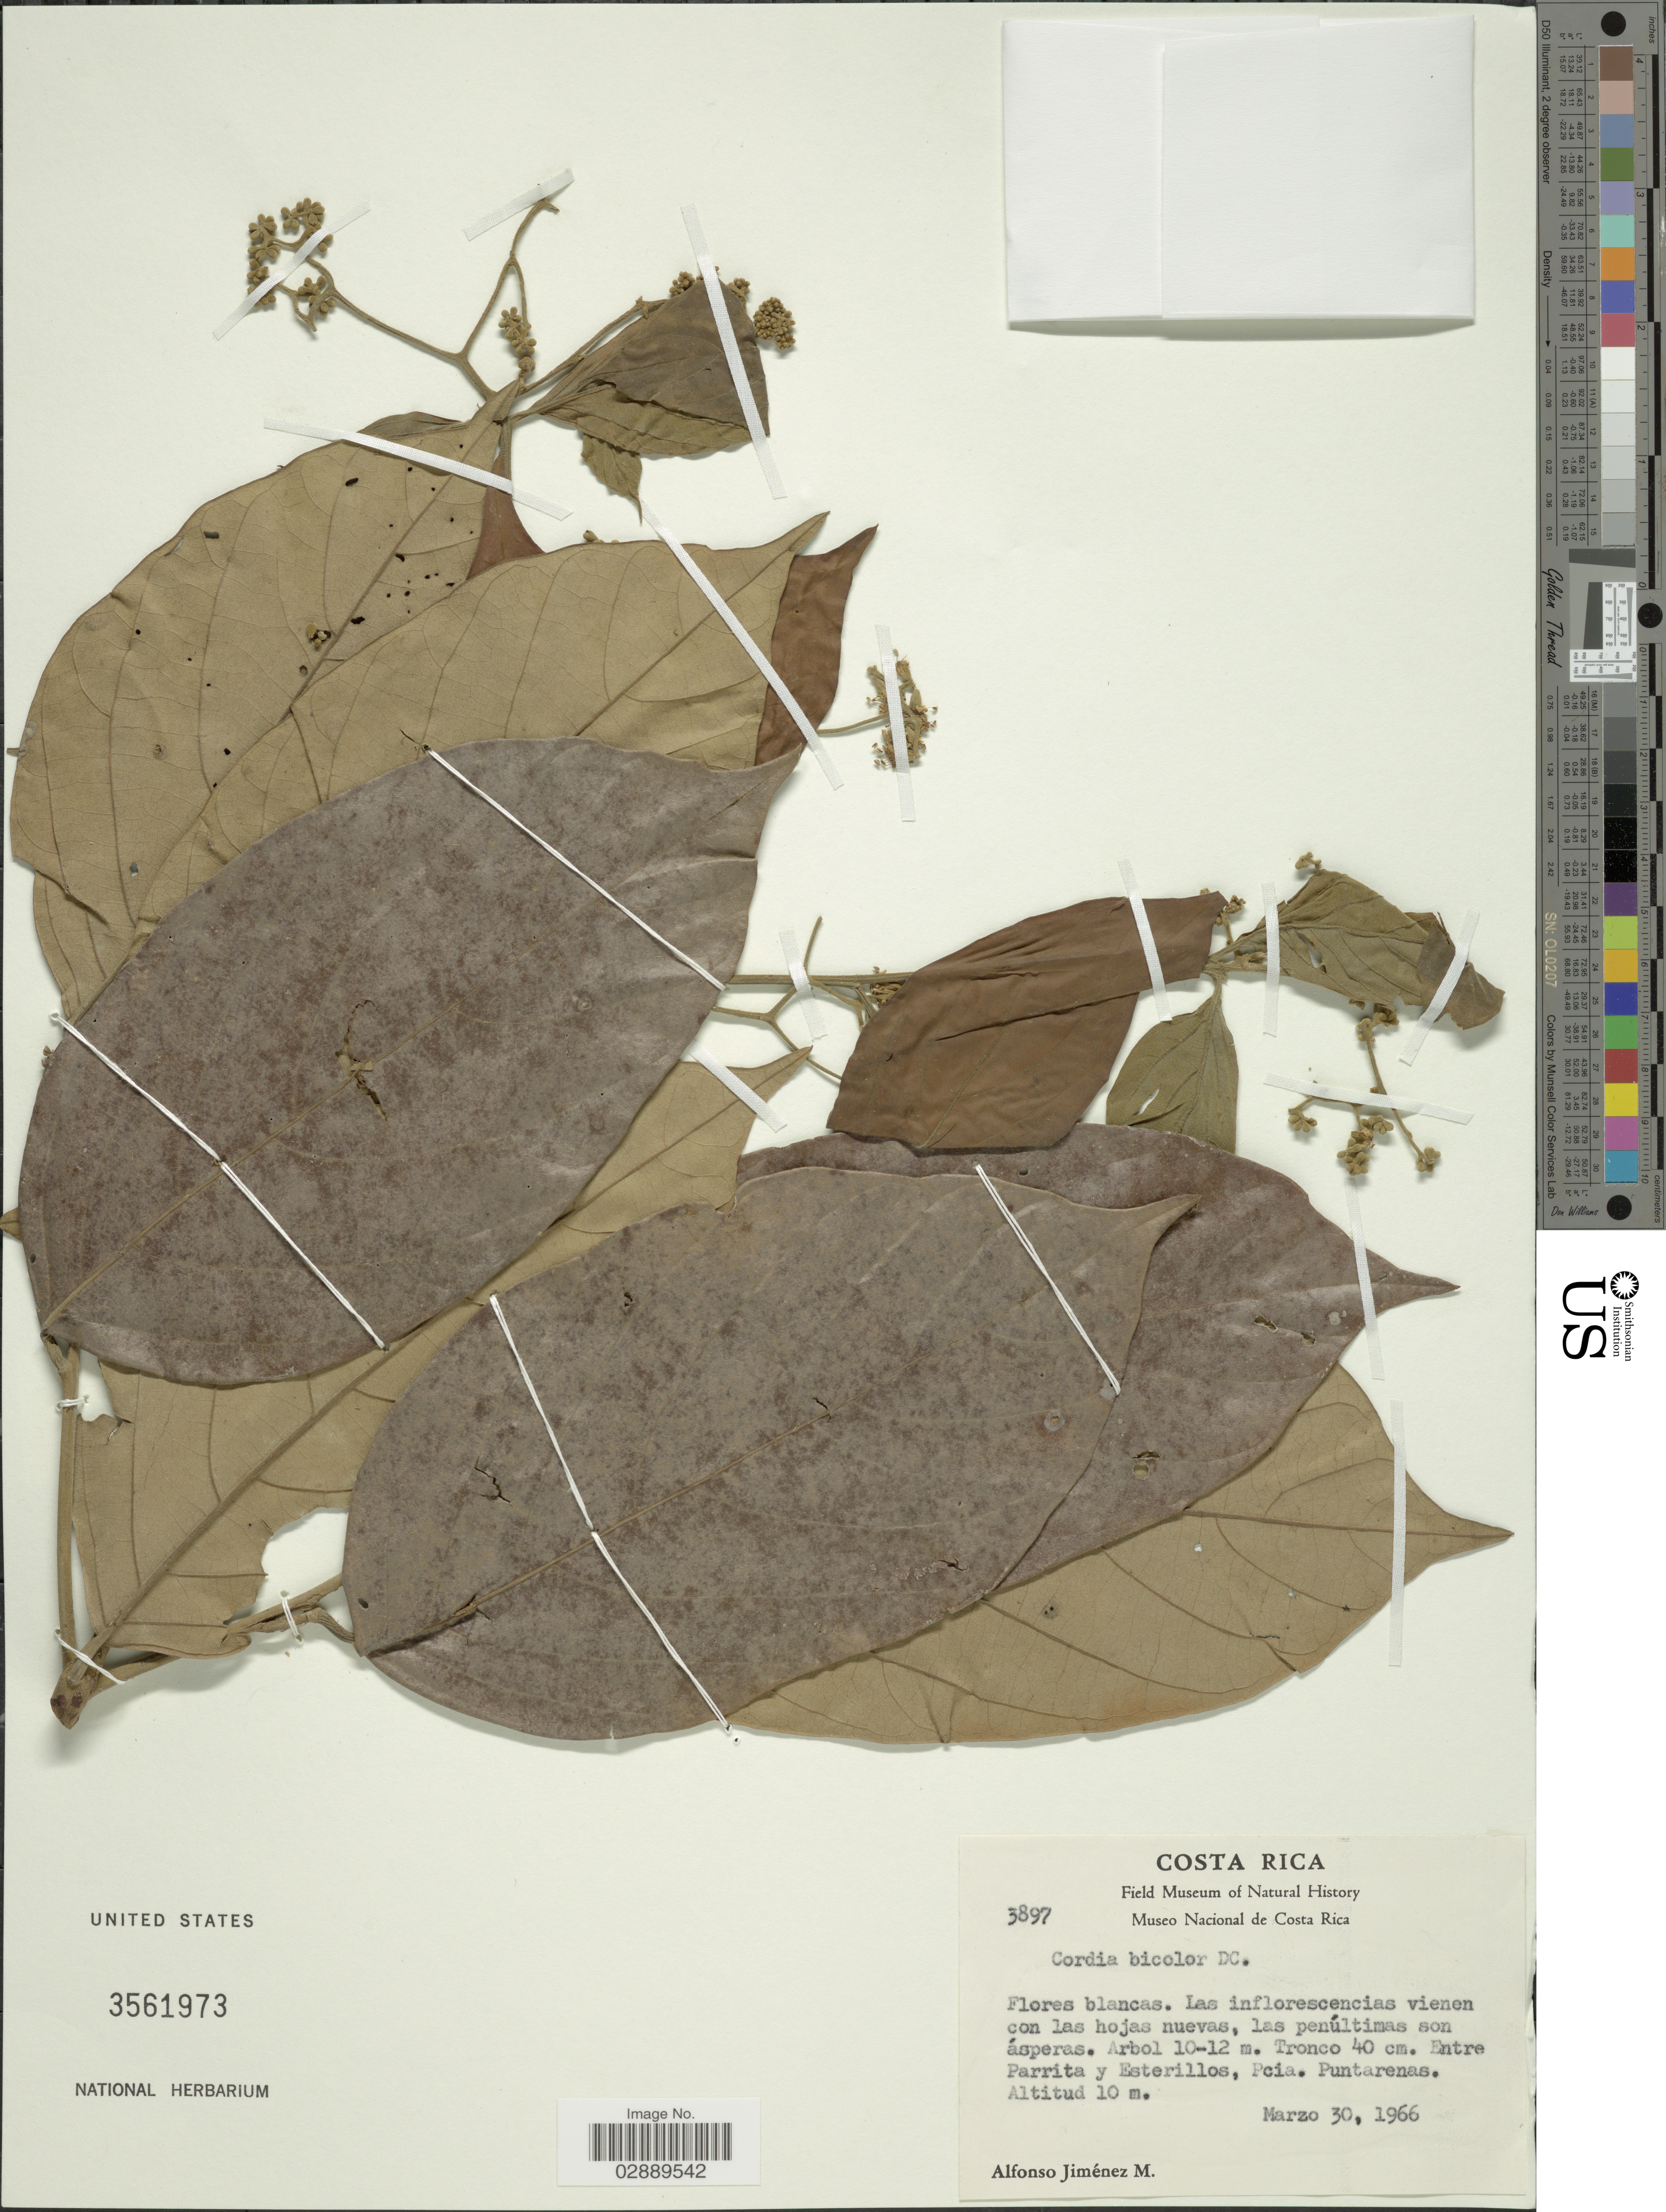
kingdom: Plantae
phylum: Tracheophyta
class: Magnoliopsida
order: Boraginales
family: Cordiaceae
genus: Cordia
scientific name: Cordia bicolor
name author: A. DC.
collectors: A. Jimenez M.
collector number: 3897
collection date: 1966-03-30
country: Costa Rica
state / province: Puntarenas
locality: Entre Parrita y Esterillos, Pcia. Puntarenas.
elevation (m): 10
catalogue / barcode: US 3561973